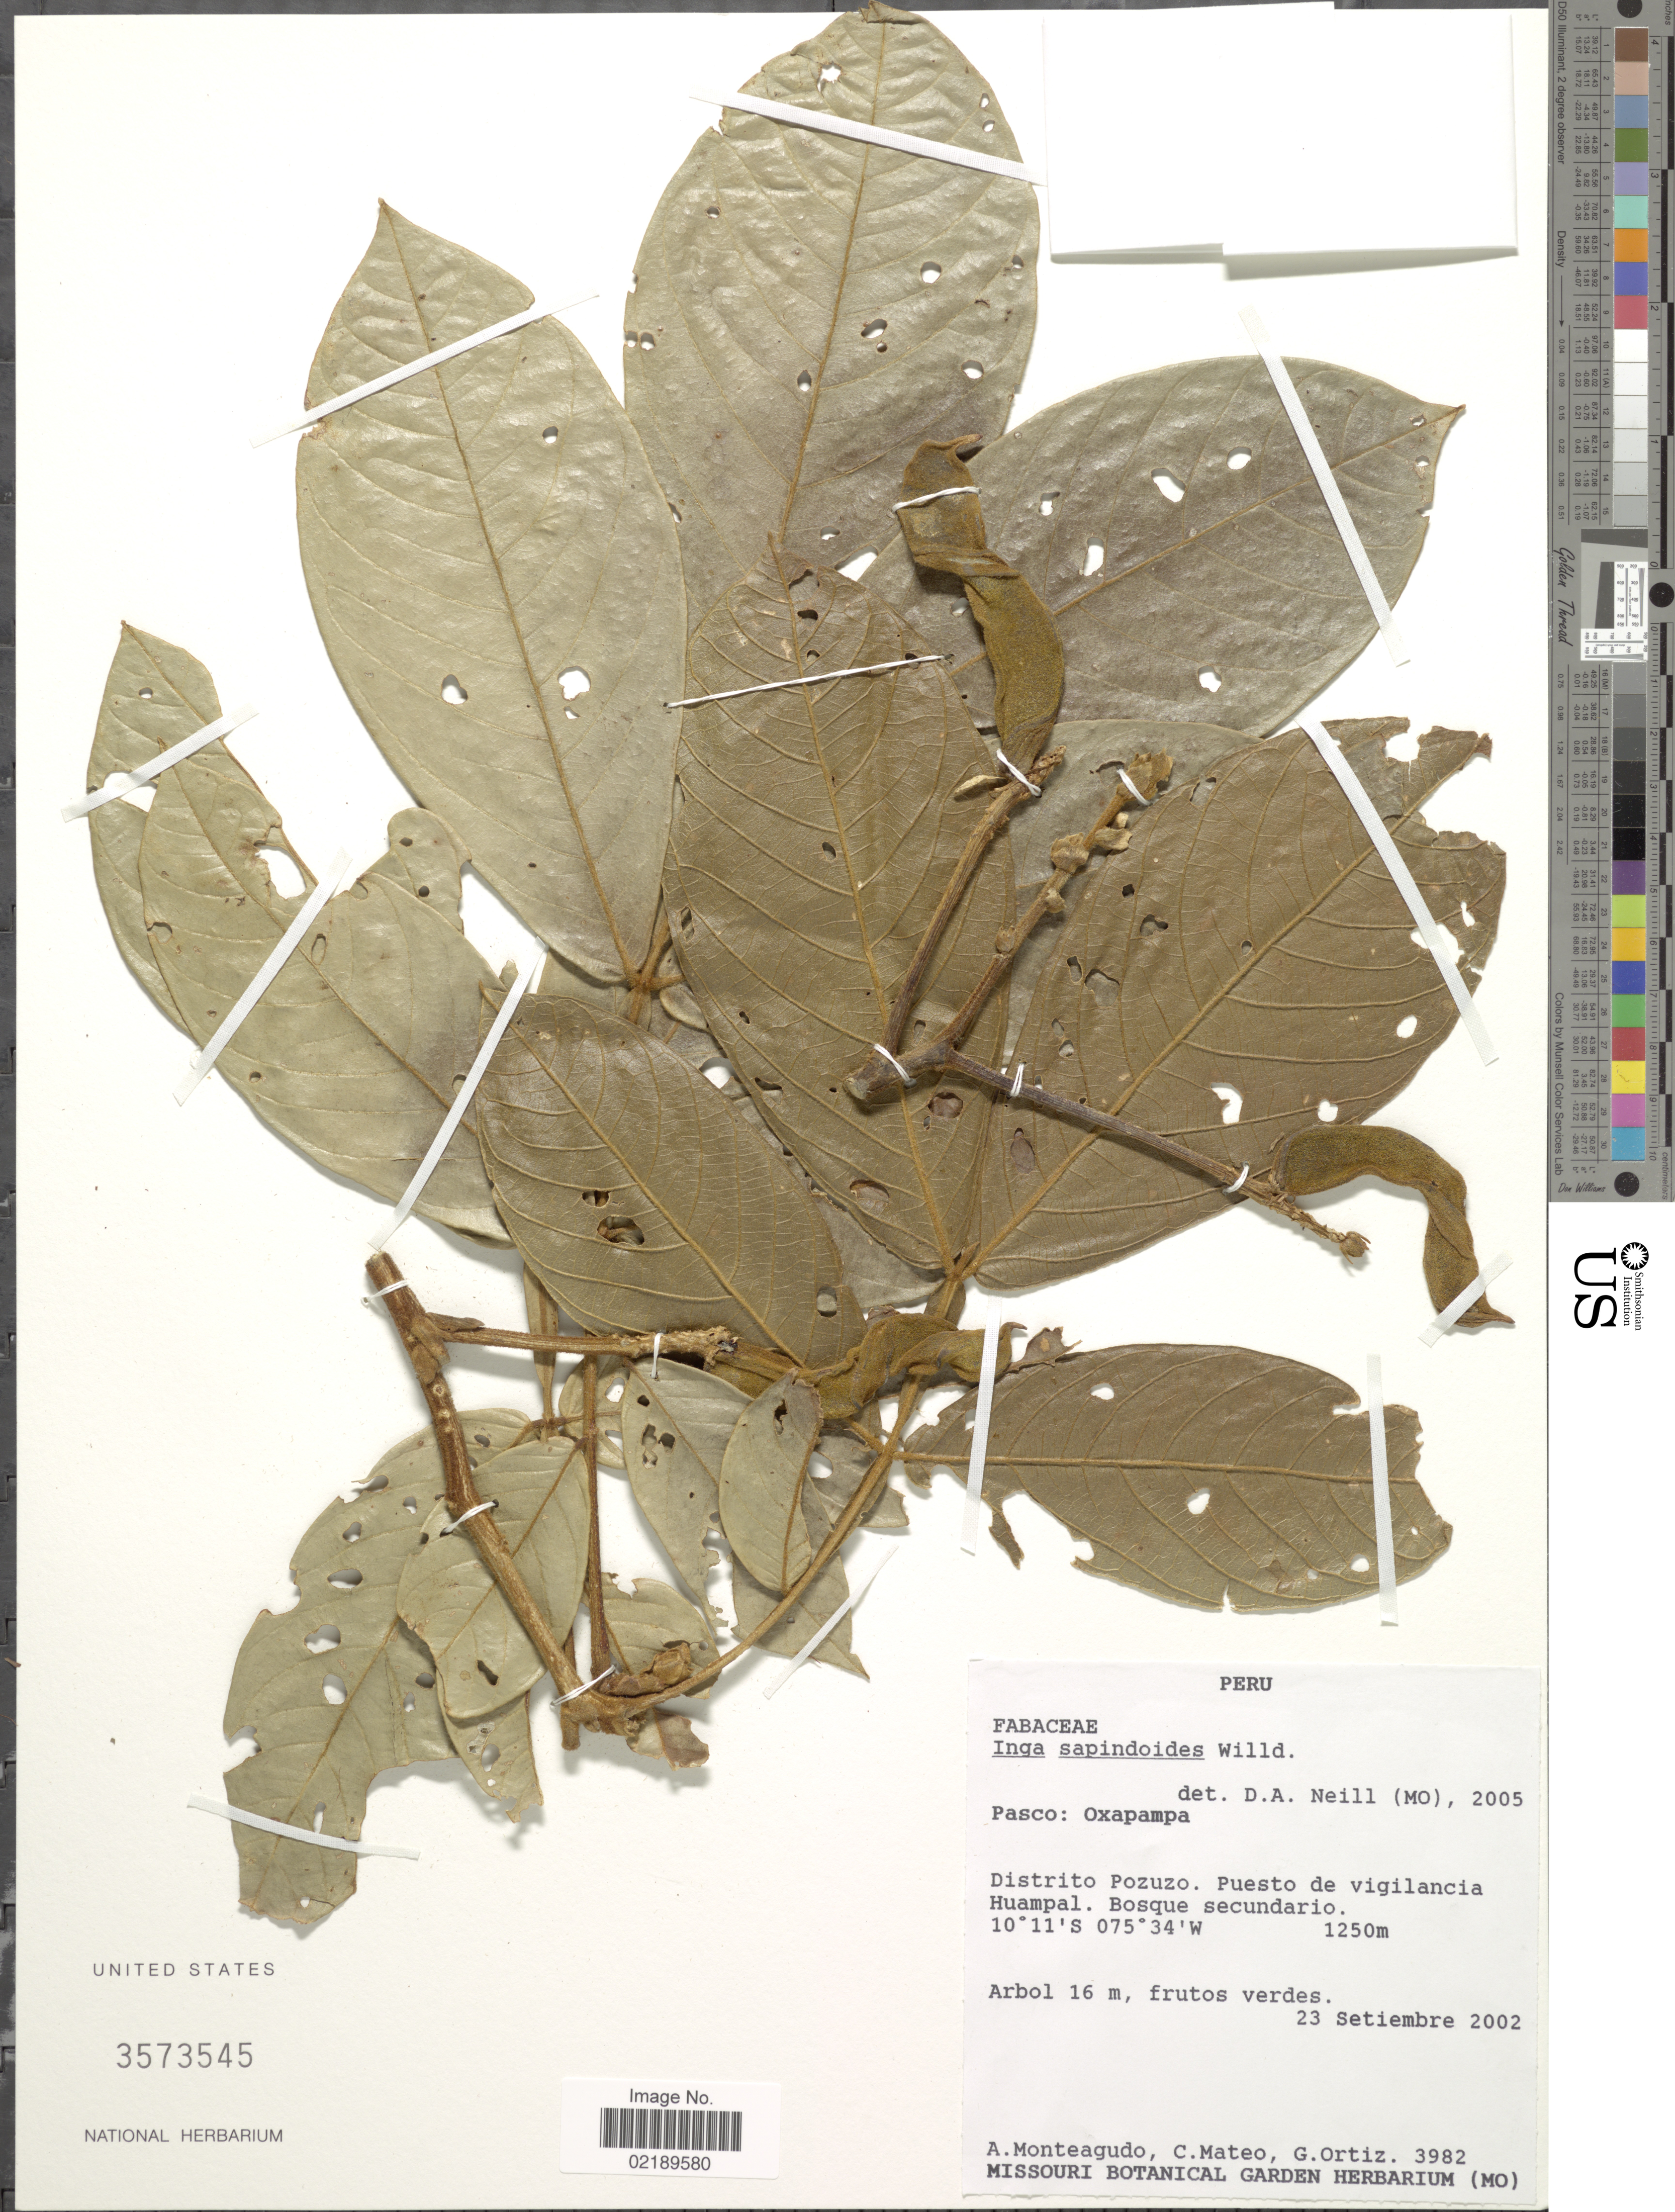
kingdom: Plantae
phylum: Tracheophyta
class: Magnoliopsida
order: Fabales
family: Fabaceae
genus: Inga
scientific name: Inga sapindoides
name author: Willd.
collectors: A. Monteagudo, C. Mateo & G. Ortiz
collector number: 3982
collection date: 2002-09-23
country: Peru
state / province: Pasco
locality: Oxapampa, Distrito Pozuzo, Puesto de vigilancia Huampal.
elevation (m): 1250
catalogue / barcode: US 3573545